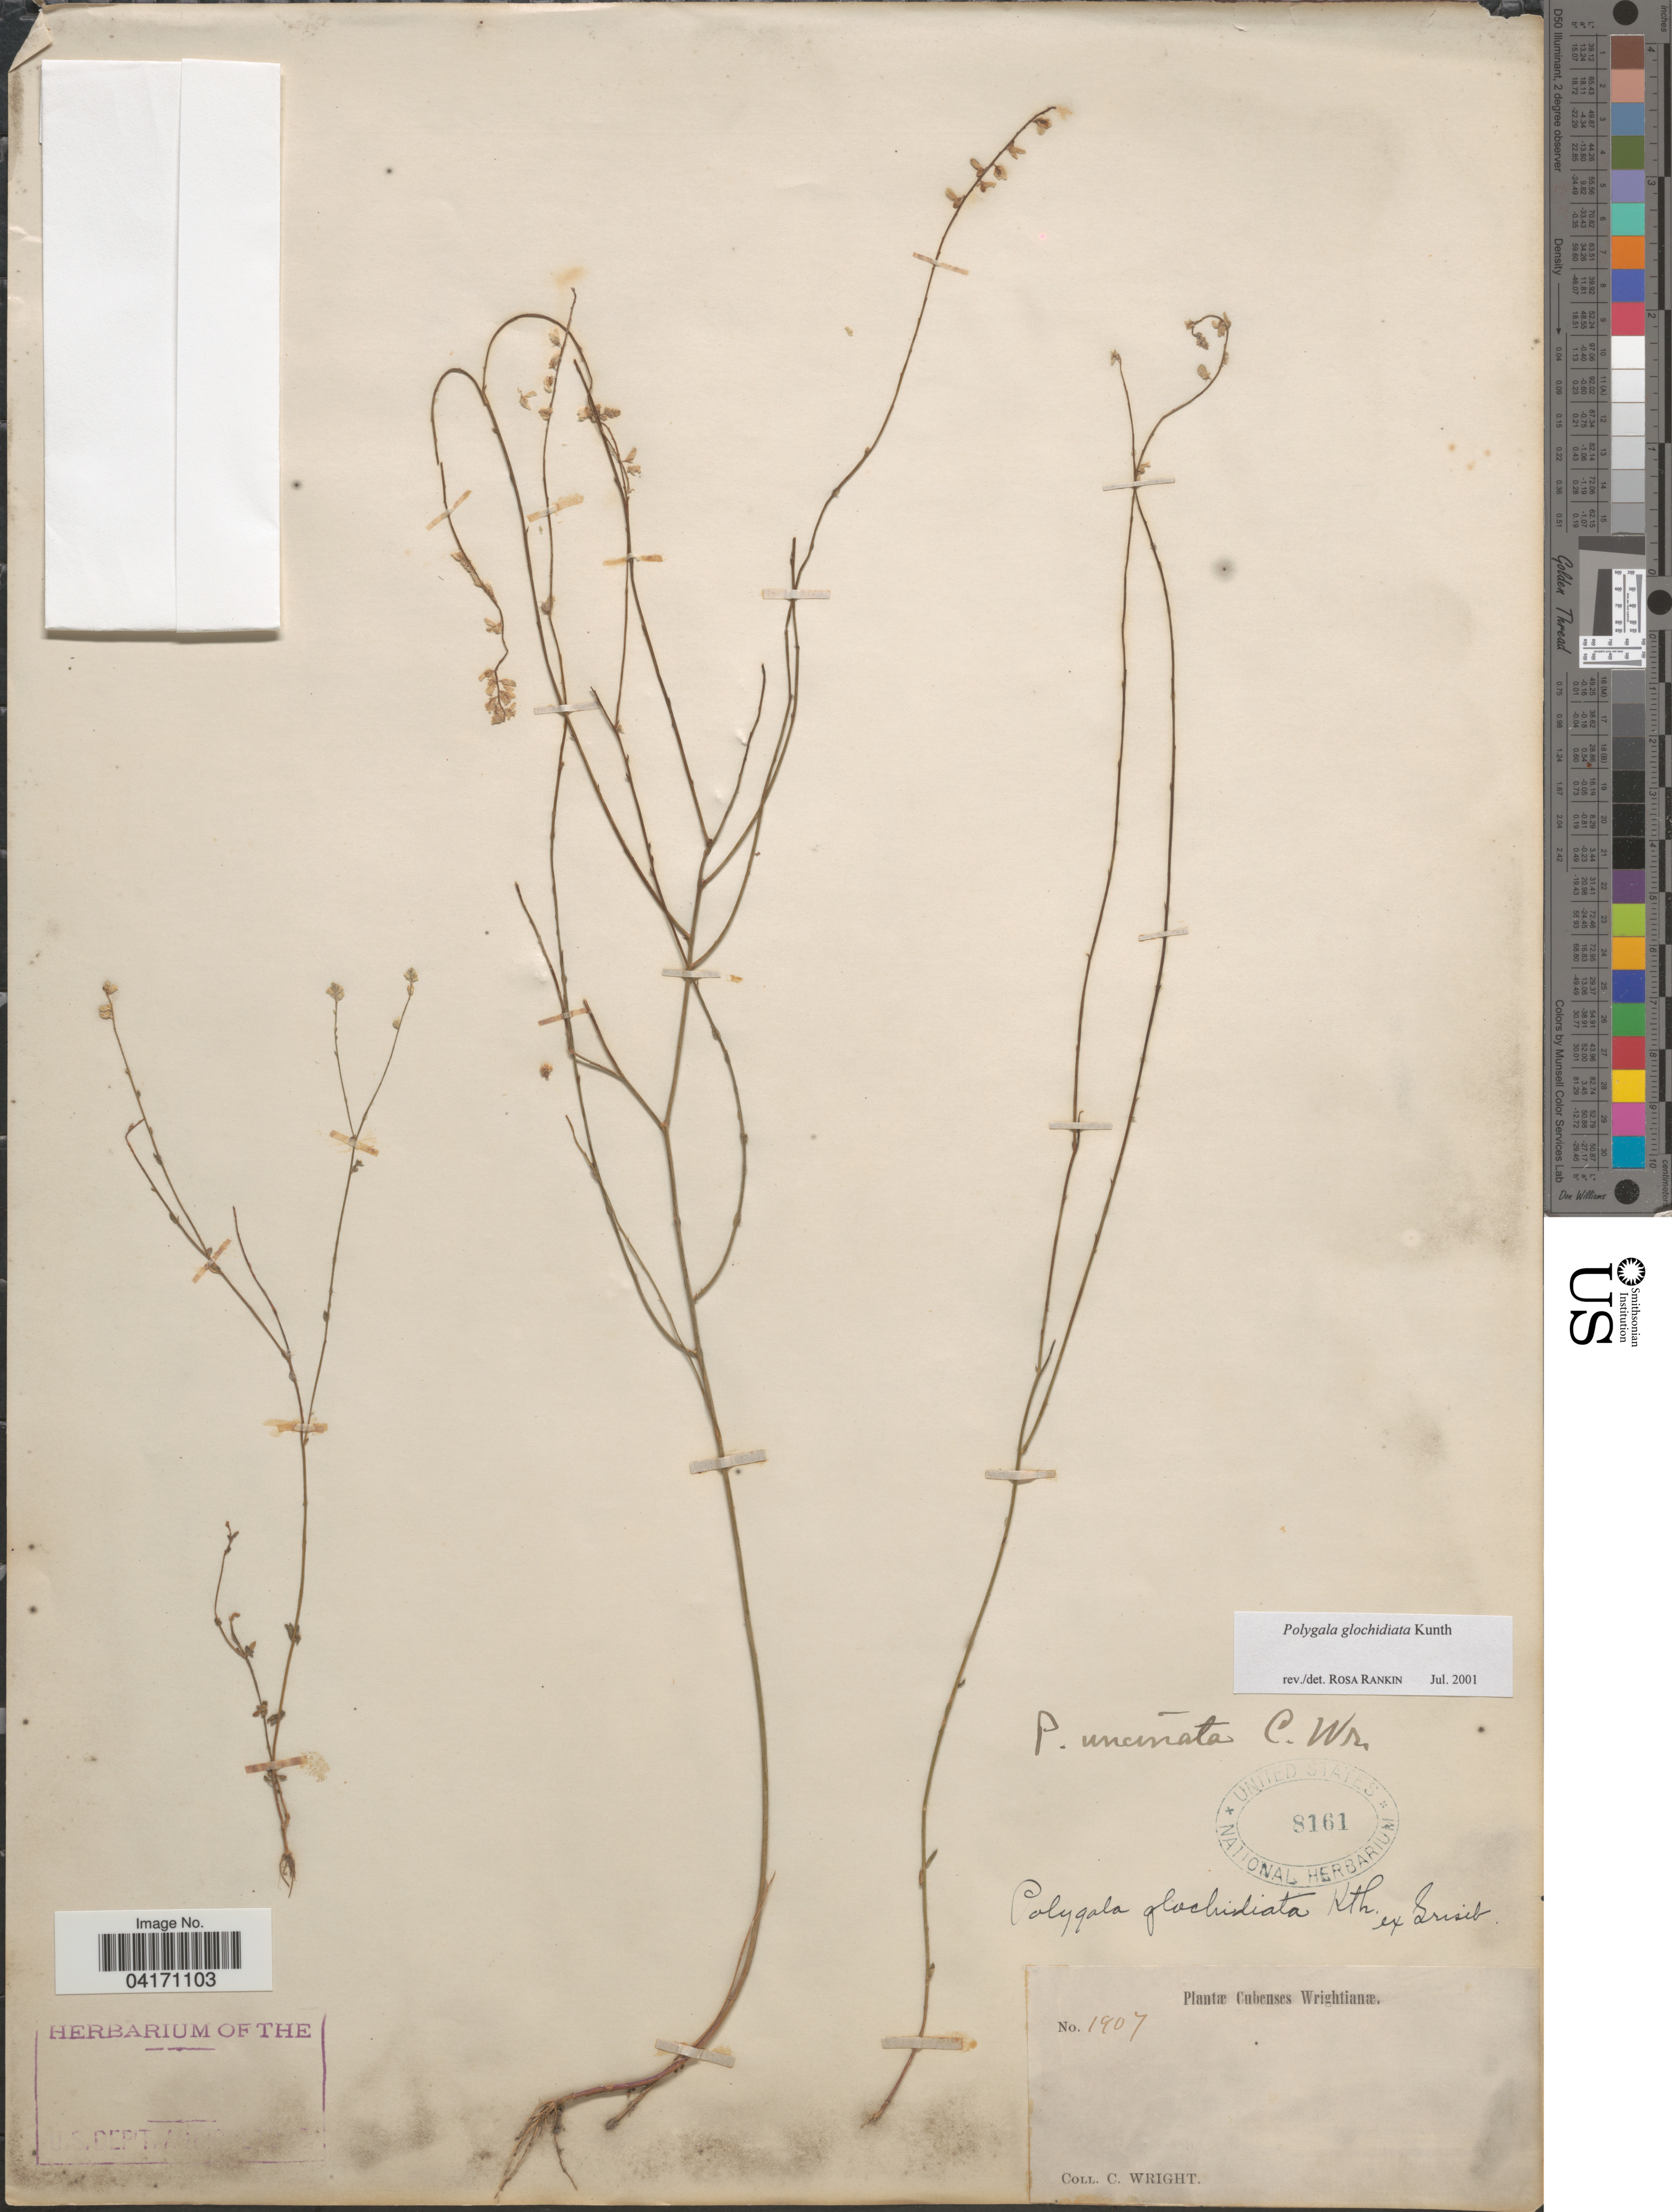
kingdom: Plantae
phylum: Tracheophyta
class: Magnoliopsida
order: Fabales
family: Polygalaceae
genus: Polygala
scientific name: Polygala glochidiata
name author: Kunth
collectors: C. Wright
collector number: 1907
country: Cuba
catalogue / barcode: US 8161